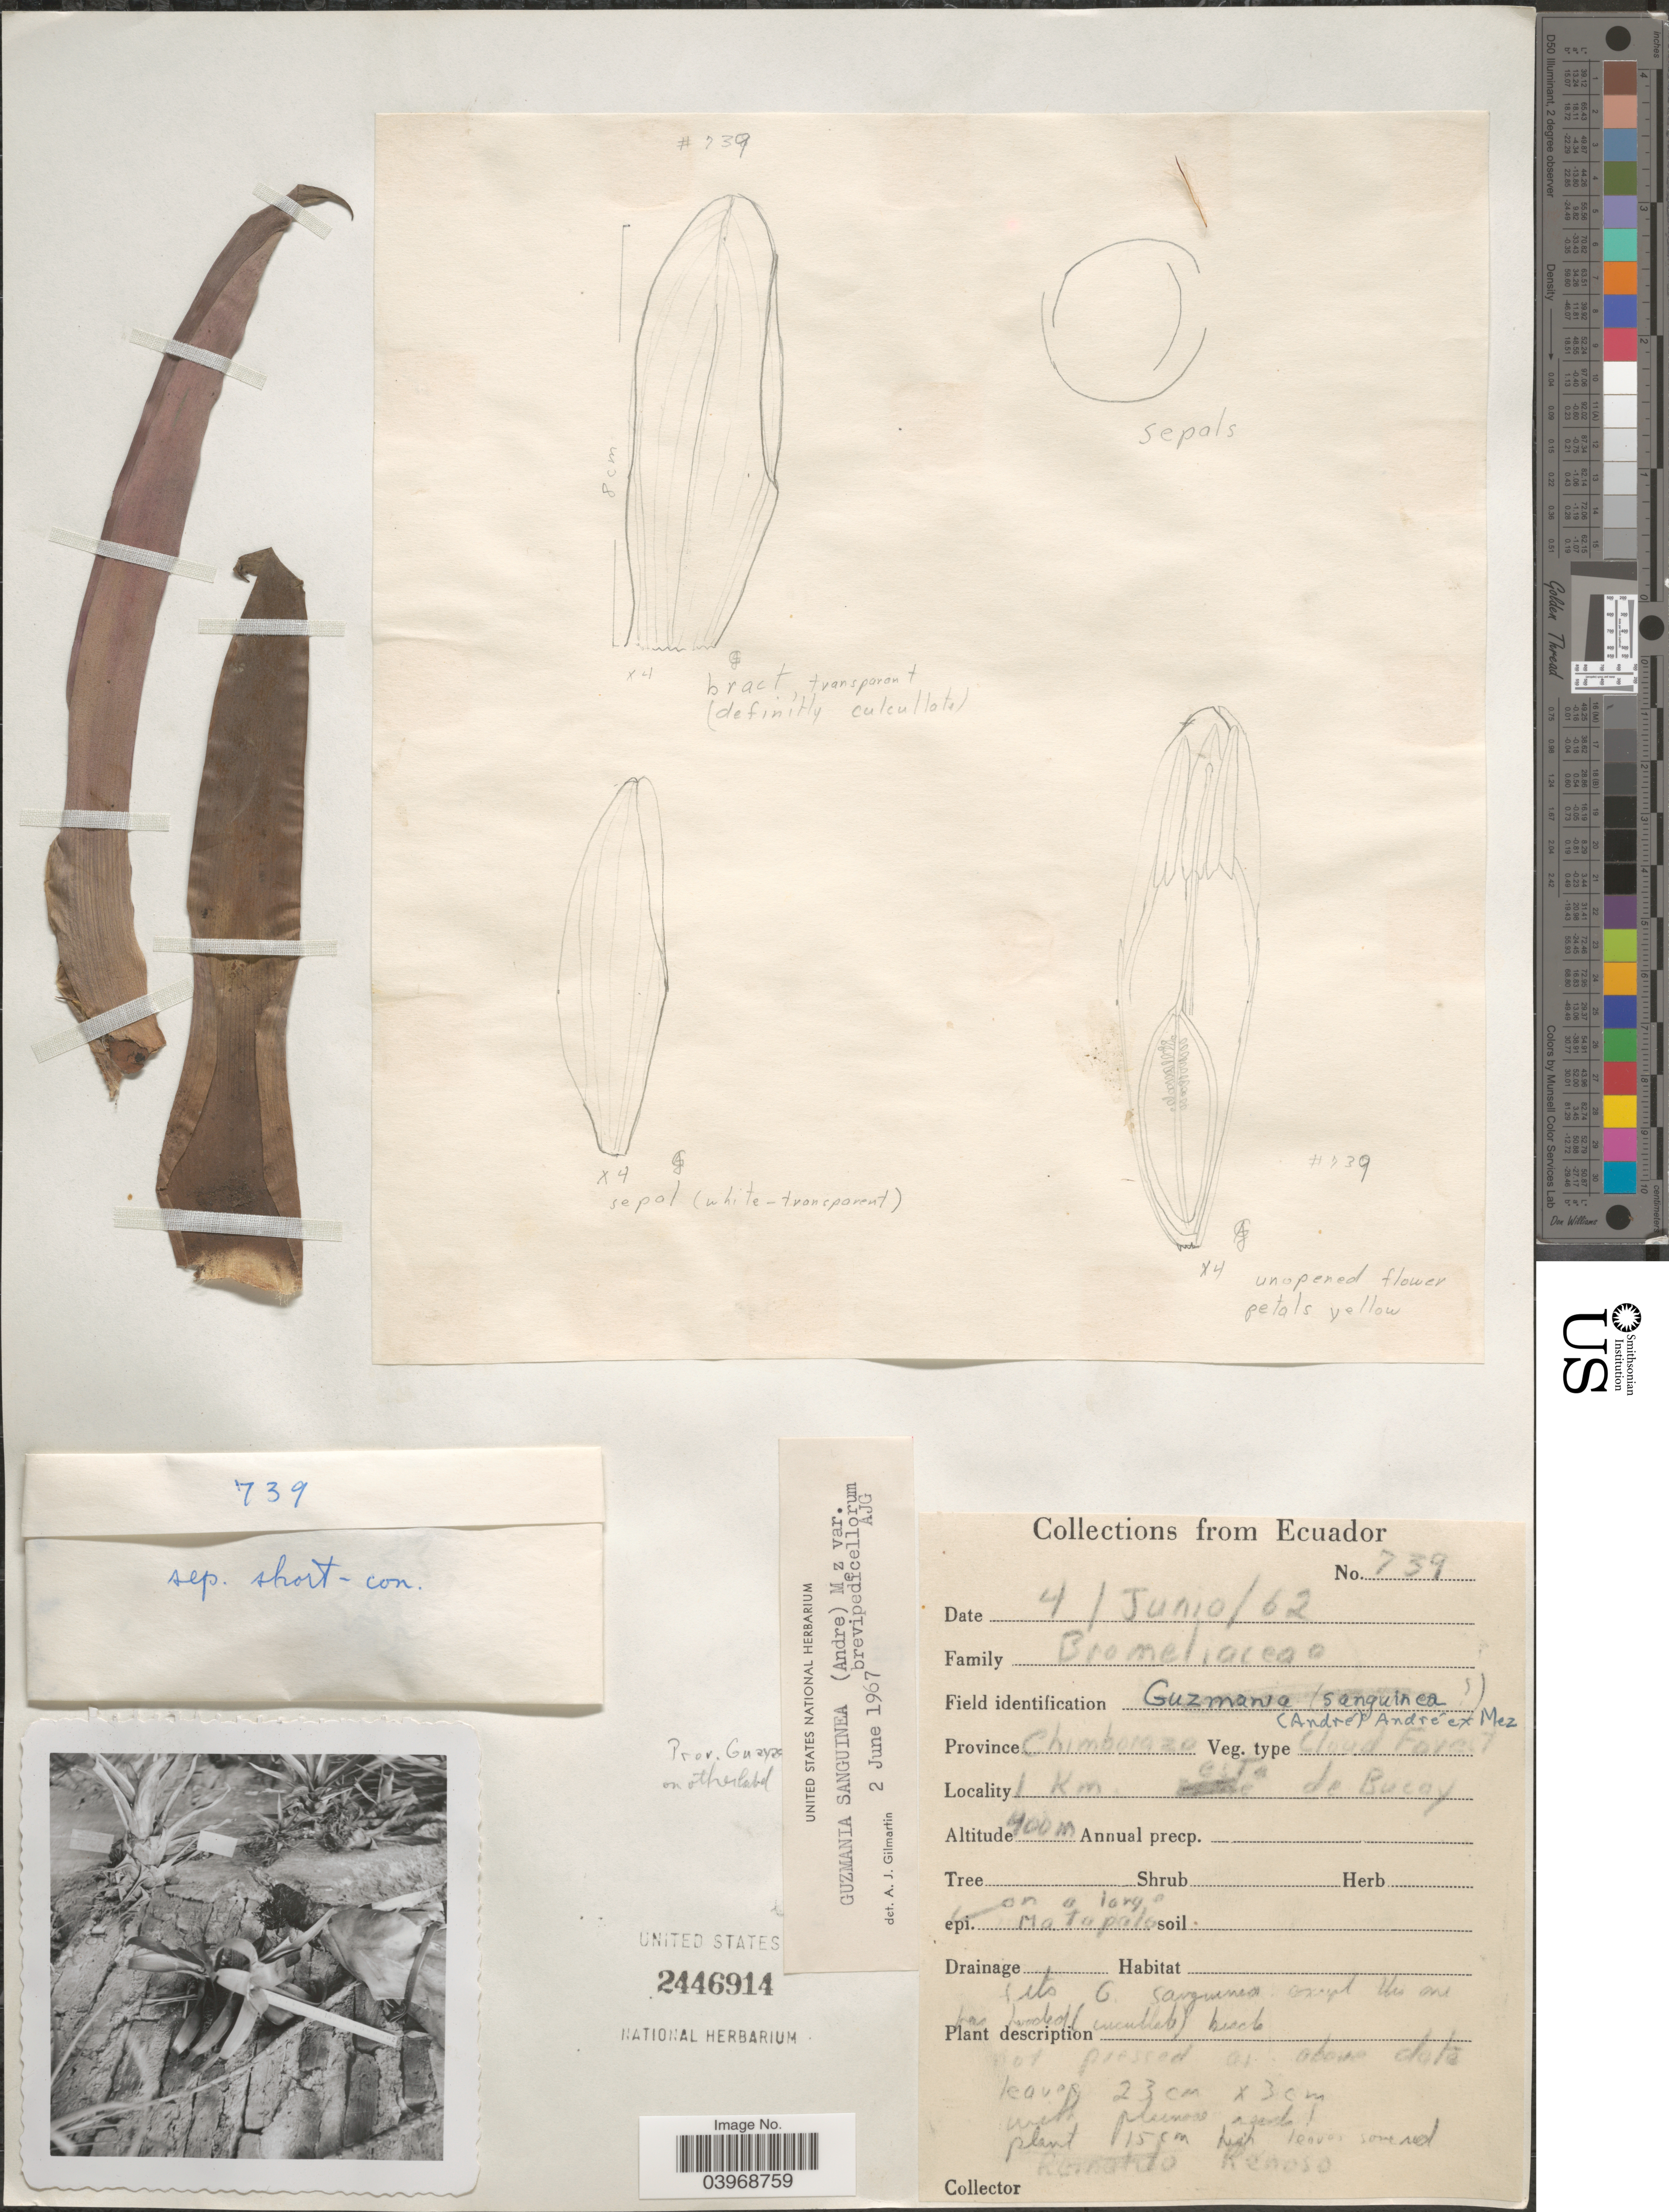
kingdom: Plantae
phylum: Tracheophyta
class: Liliopsida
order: Poales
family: Bromeliaceae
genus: Guzmania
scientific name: Guzmania sanguinea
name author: (André) André ex Mez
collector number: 739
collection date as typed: Transcribed d/m/y: 4/6/62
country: Ecuador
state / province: Chimborazo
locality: Cloud Forest. 1 Km. esta de Bucay.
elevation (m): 400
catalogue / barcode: US 2446914